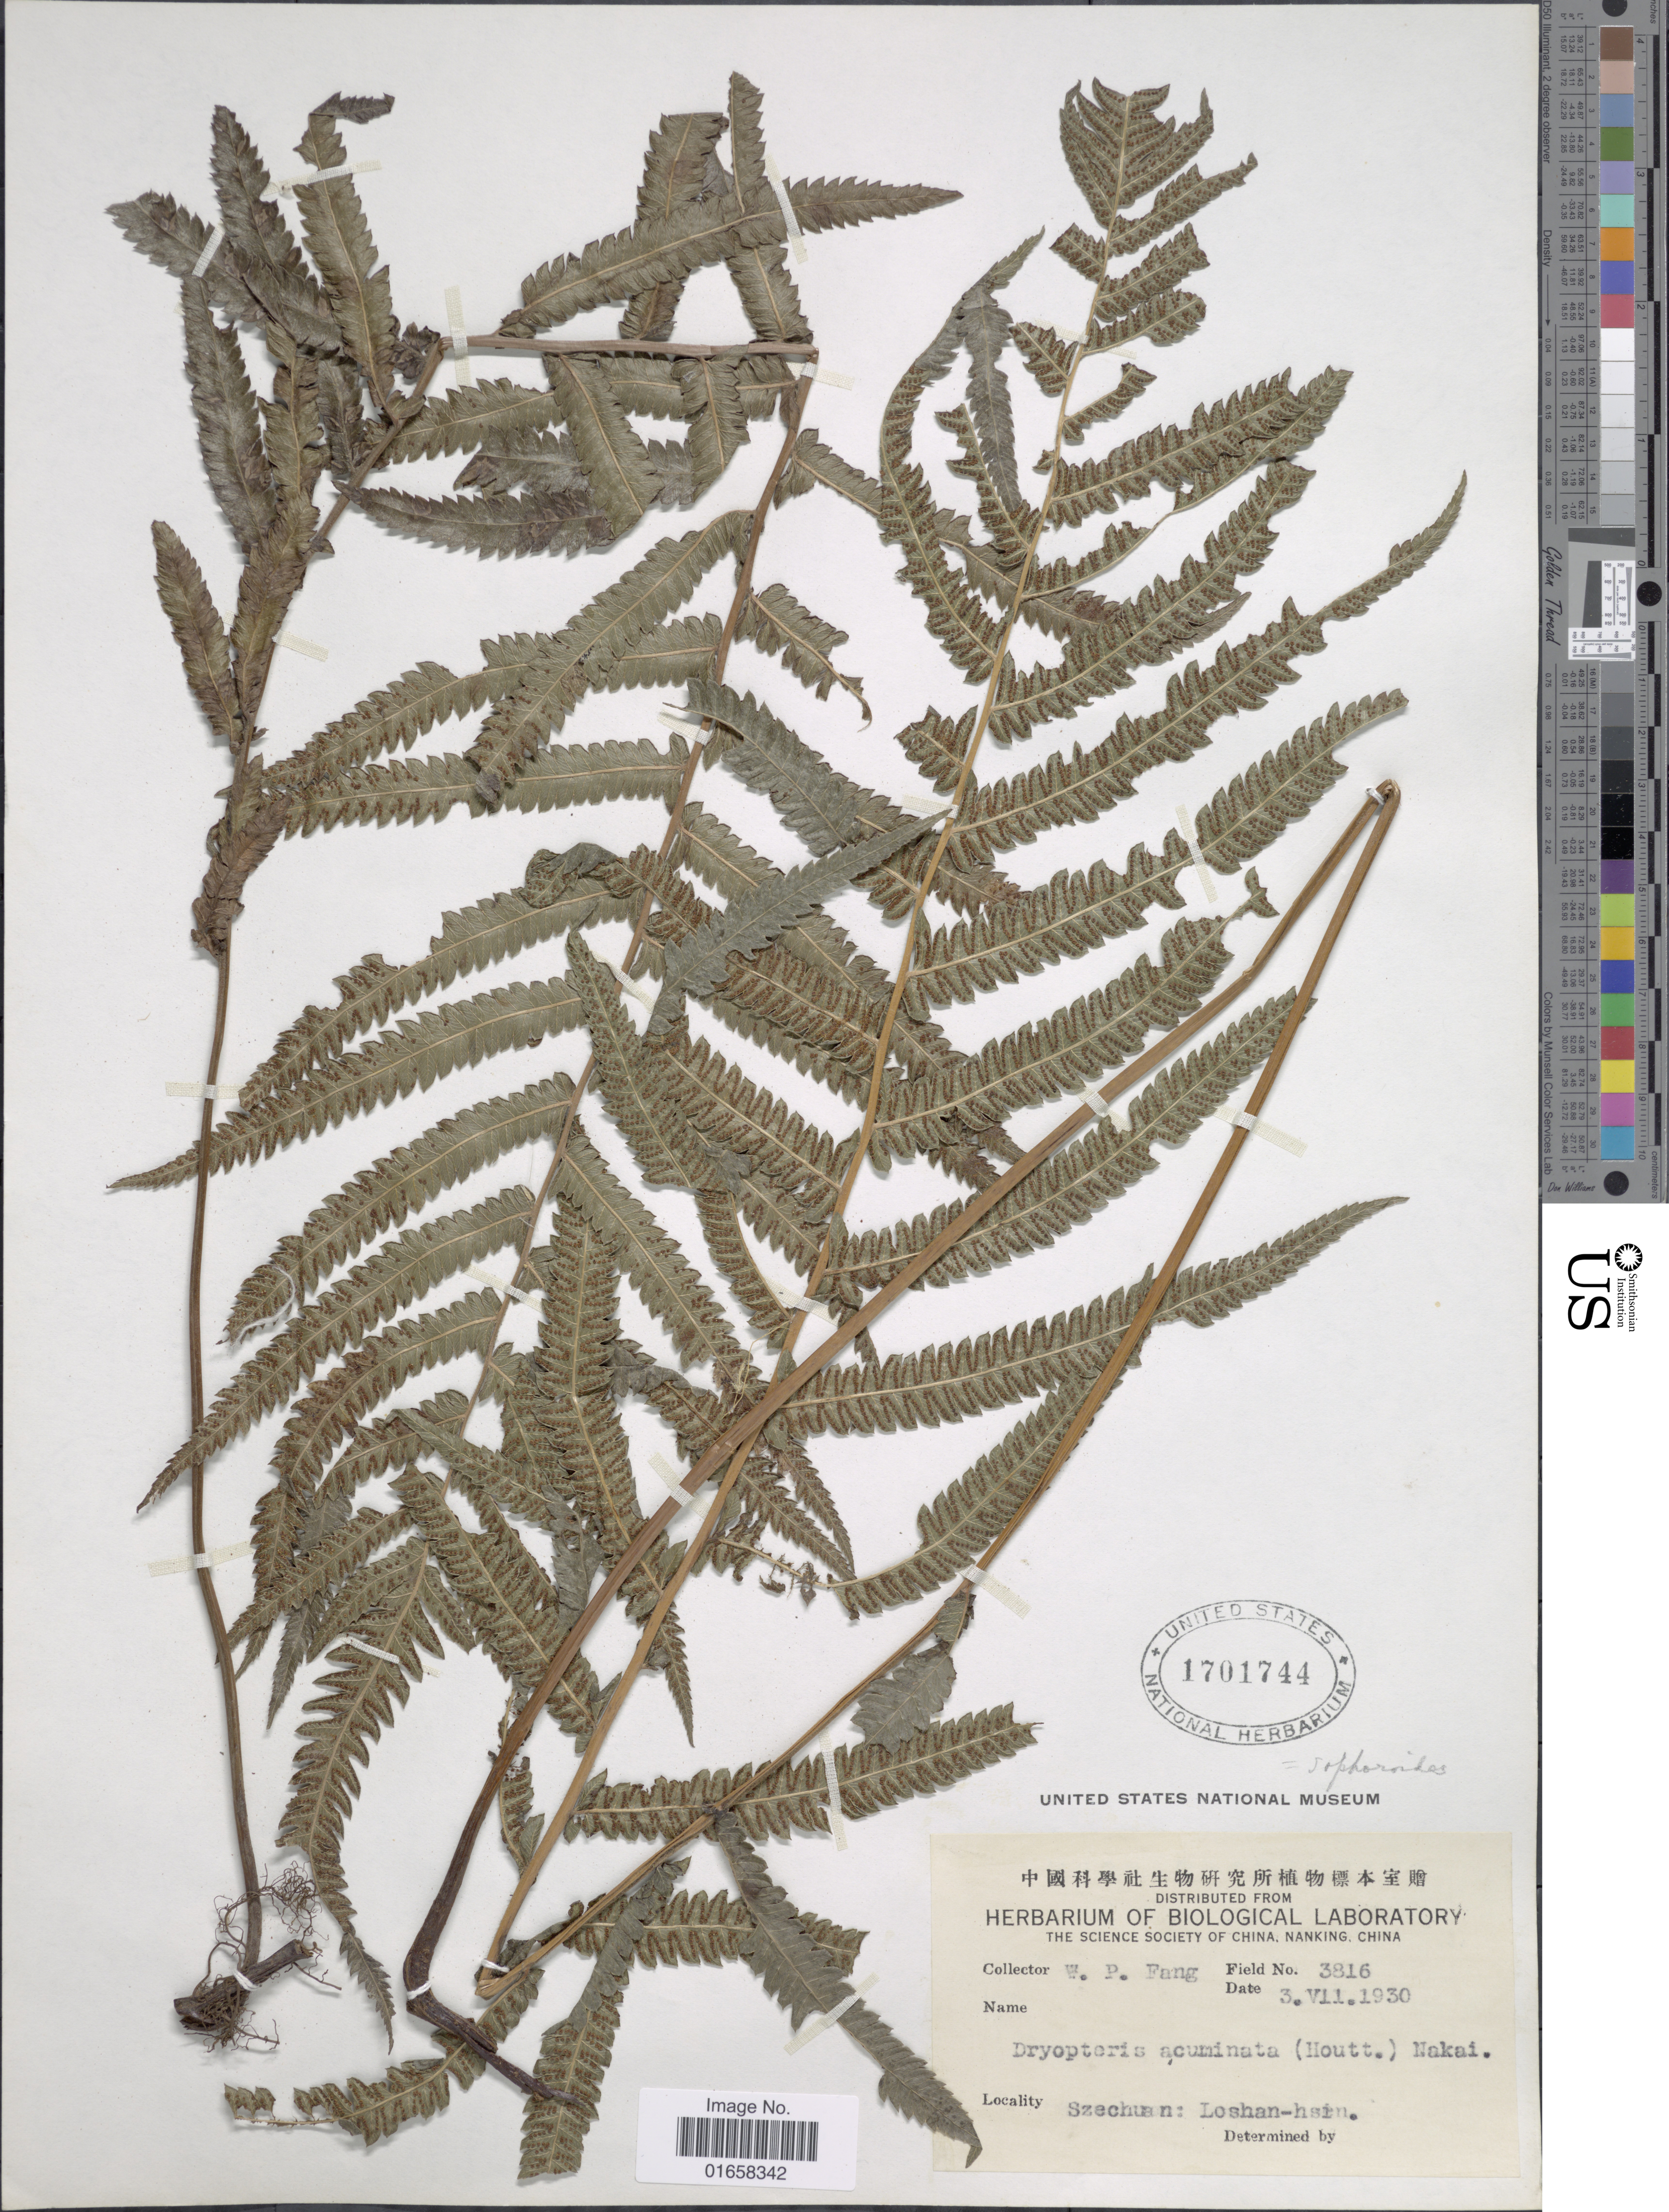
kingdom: Plantae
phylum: Tracheophyta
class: Polypodiopsida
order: Polypodiales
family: Thelypteridaceae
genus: Christella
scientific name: Christella acuminata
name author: (Houtt.) H. Lév.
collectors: W. P. Fang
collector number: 3816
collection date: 1930-07-03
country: China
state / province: Sichuan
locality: Szechuan: loshan-hsin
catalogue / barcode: US 1701744